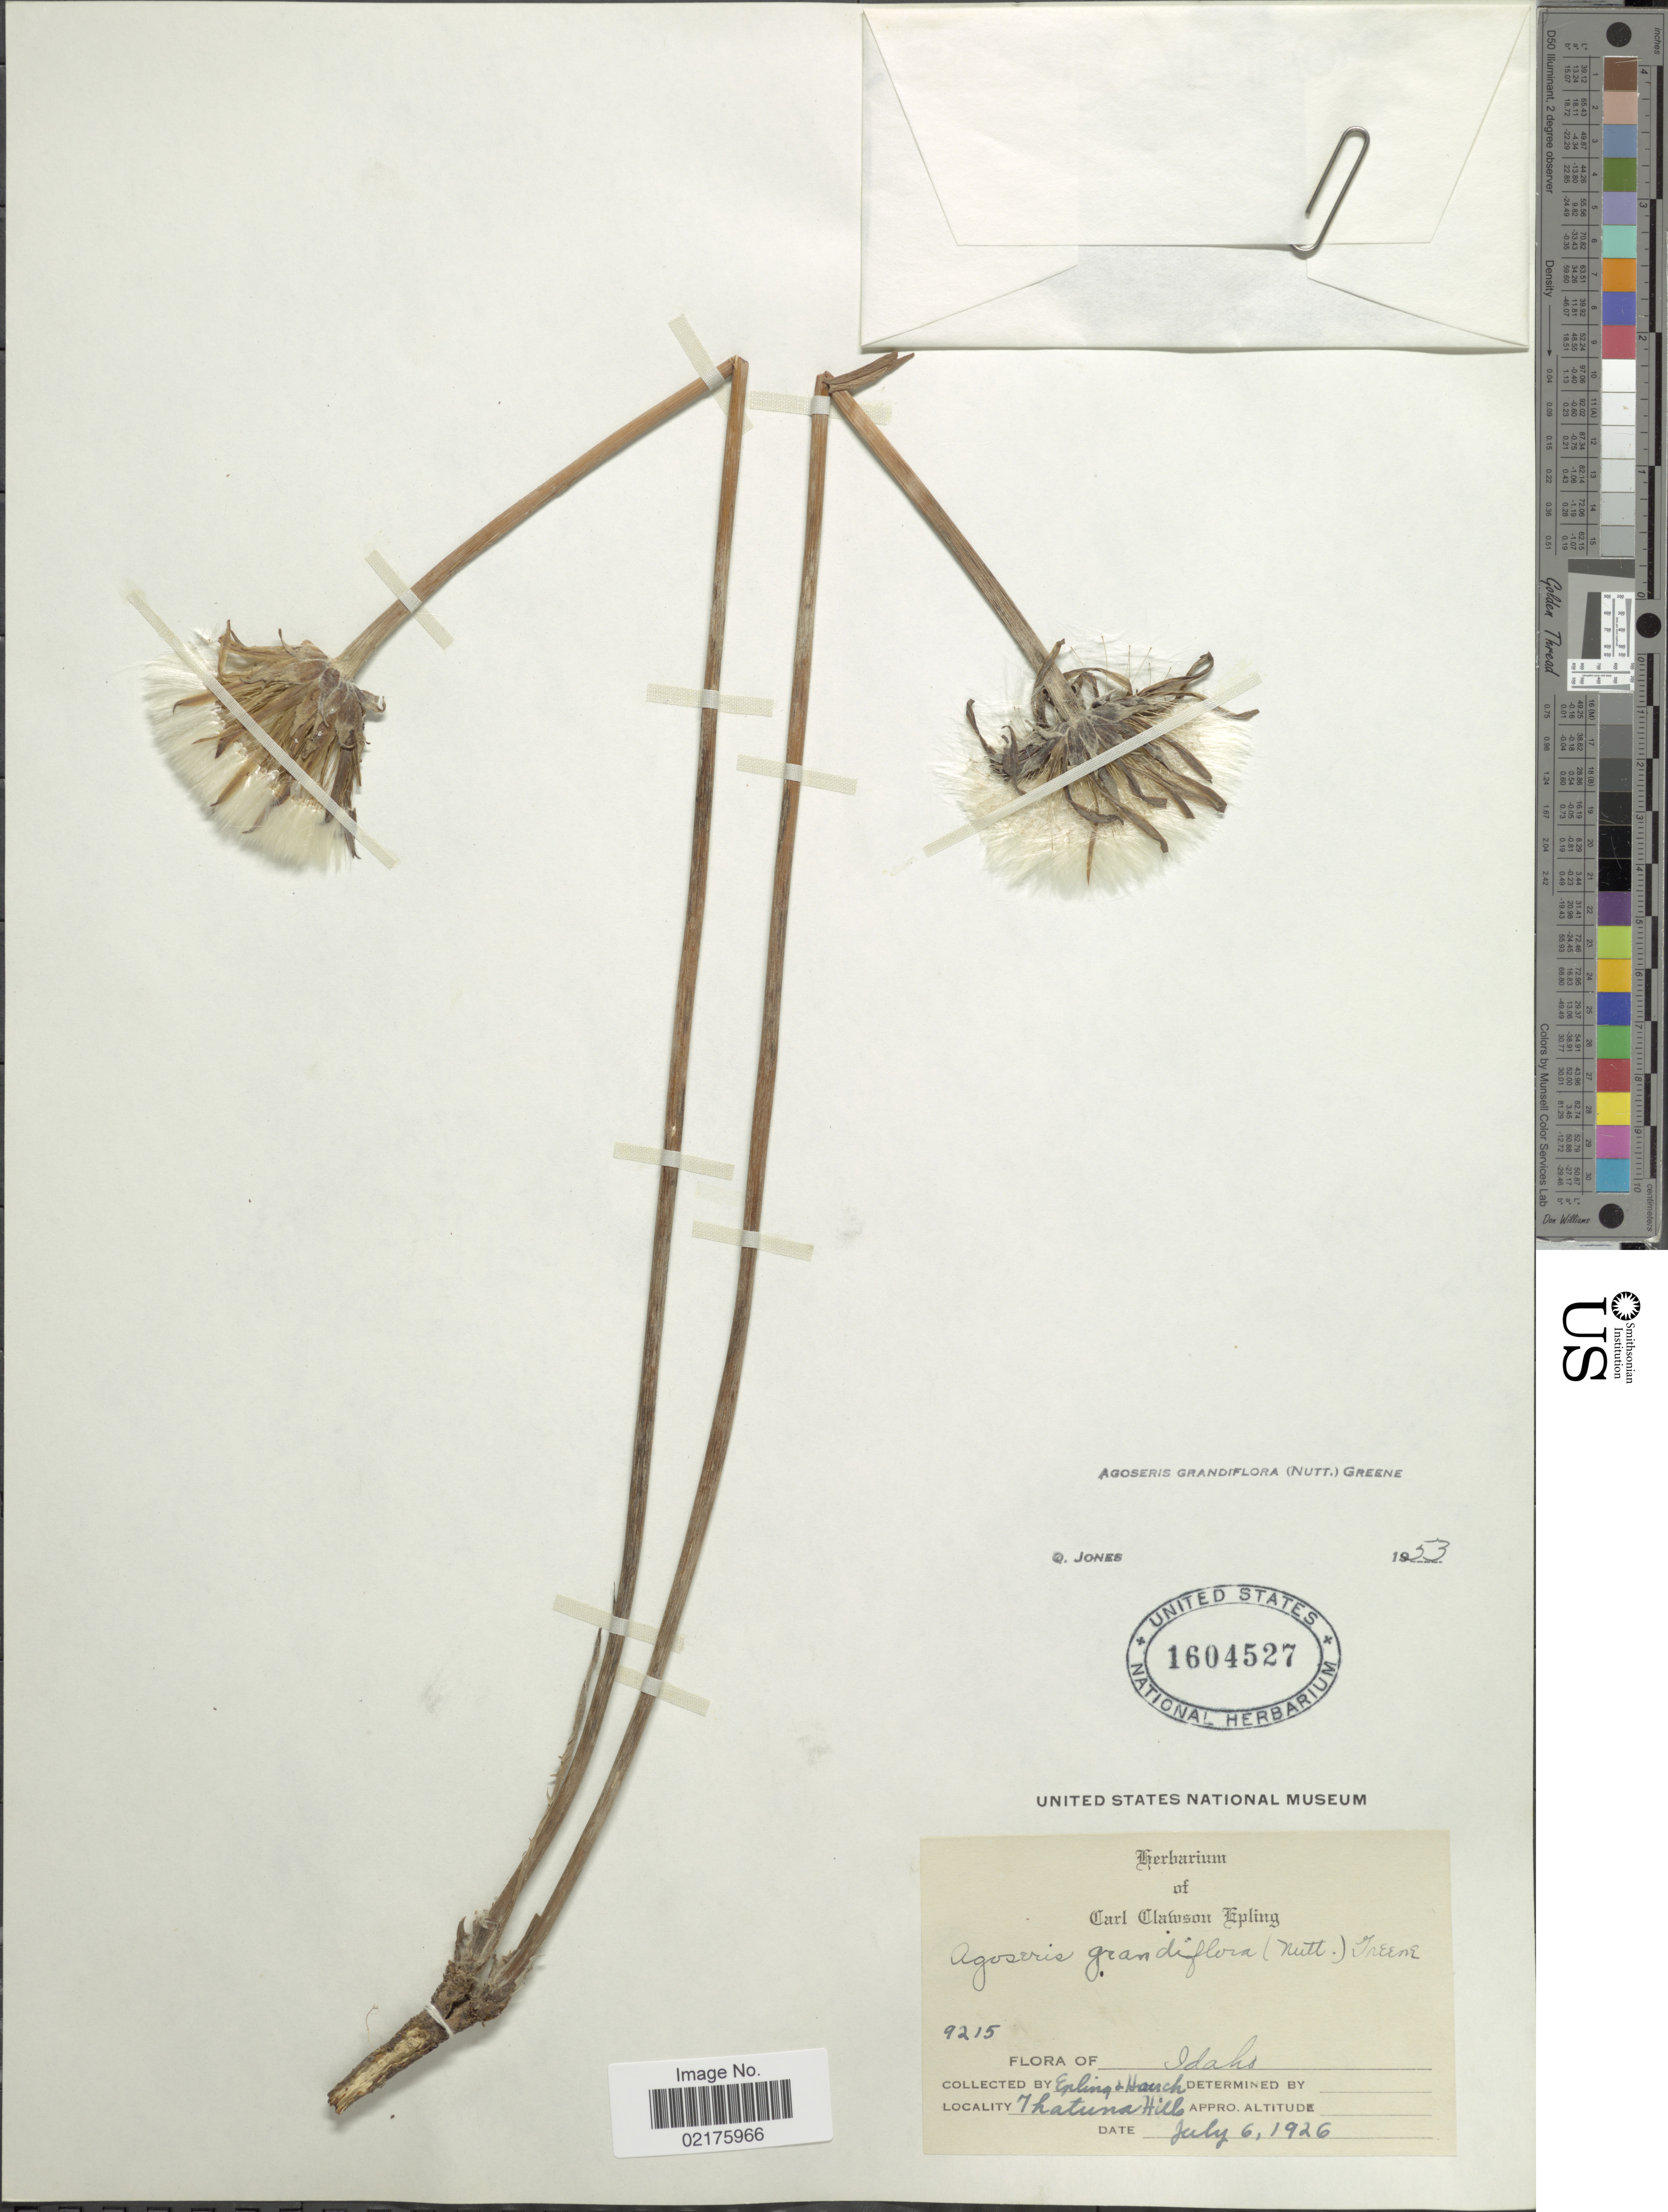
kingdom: Plantae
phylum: Tracheophyta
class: Magnoliopsida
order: Asterales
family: Asteraceae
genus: Agoseris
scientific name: Agoseris grandiflora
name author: (Nutt.) Greene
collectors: -- Epling & -. Hauch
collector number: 9215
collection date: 1926-07-06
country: United States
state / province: Idaho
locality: Thatuna Hills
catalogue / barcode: US 1604527